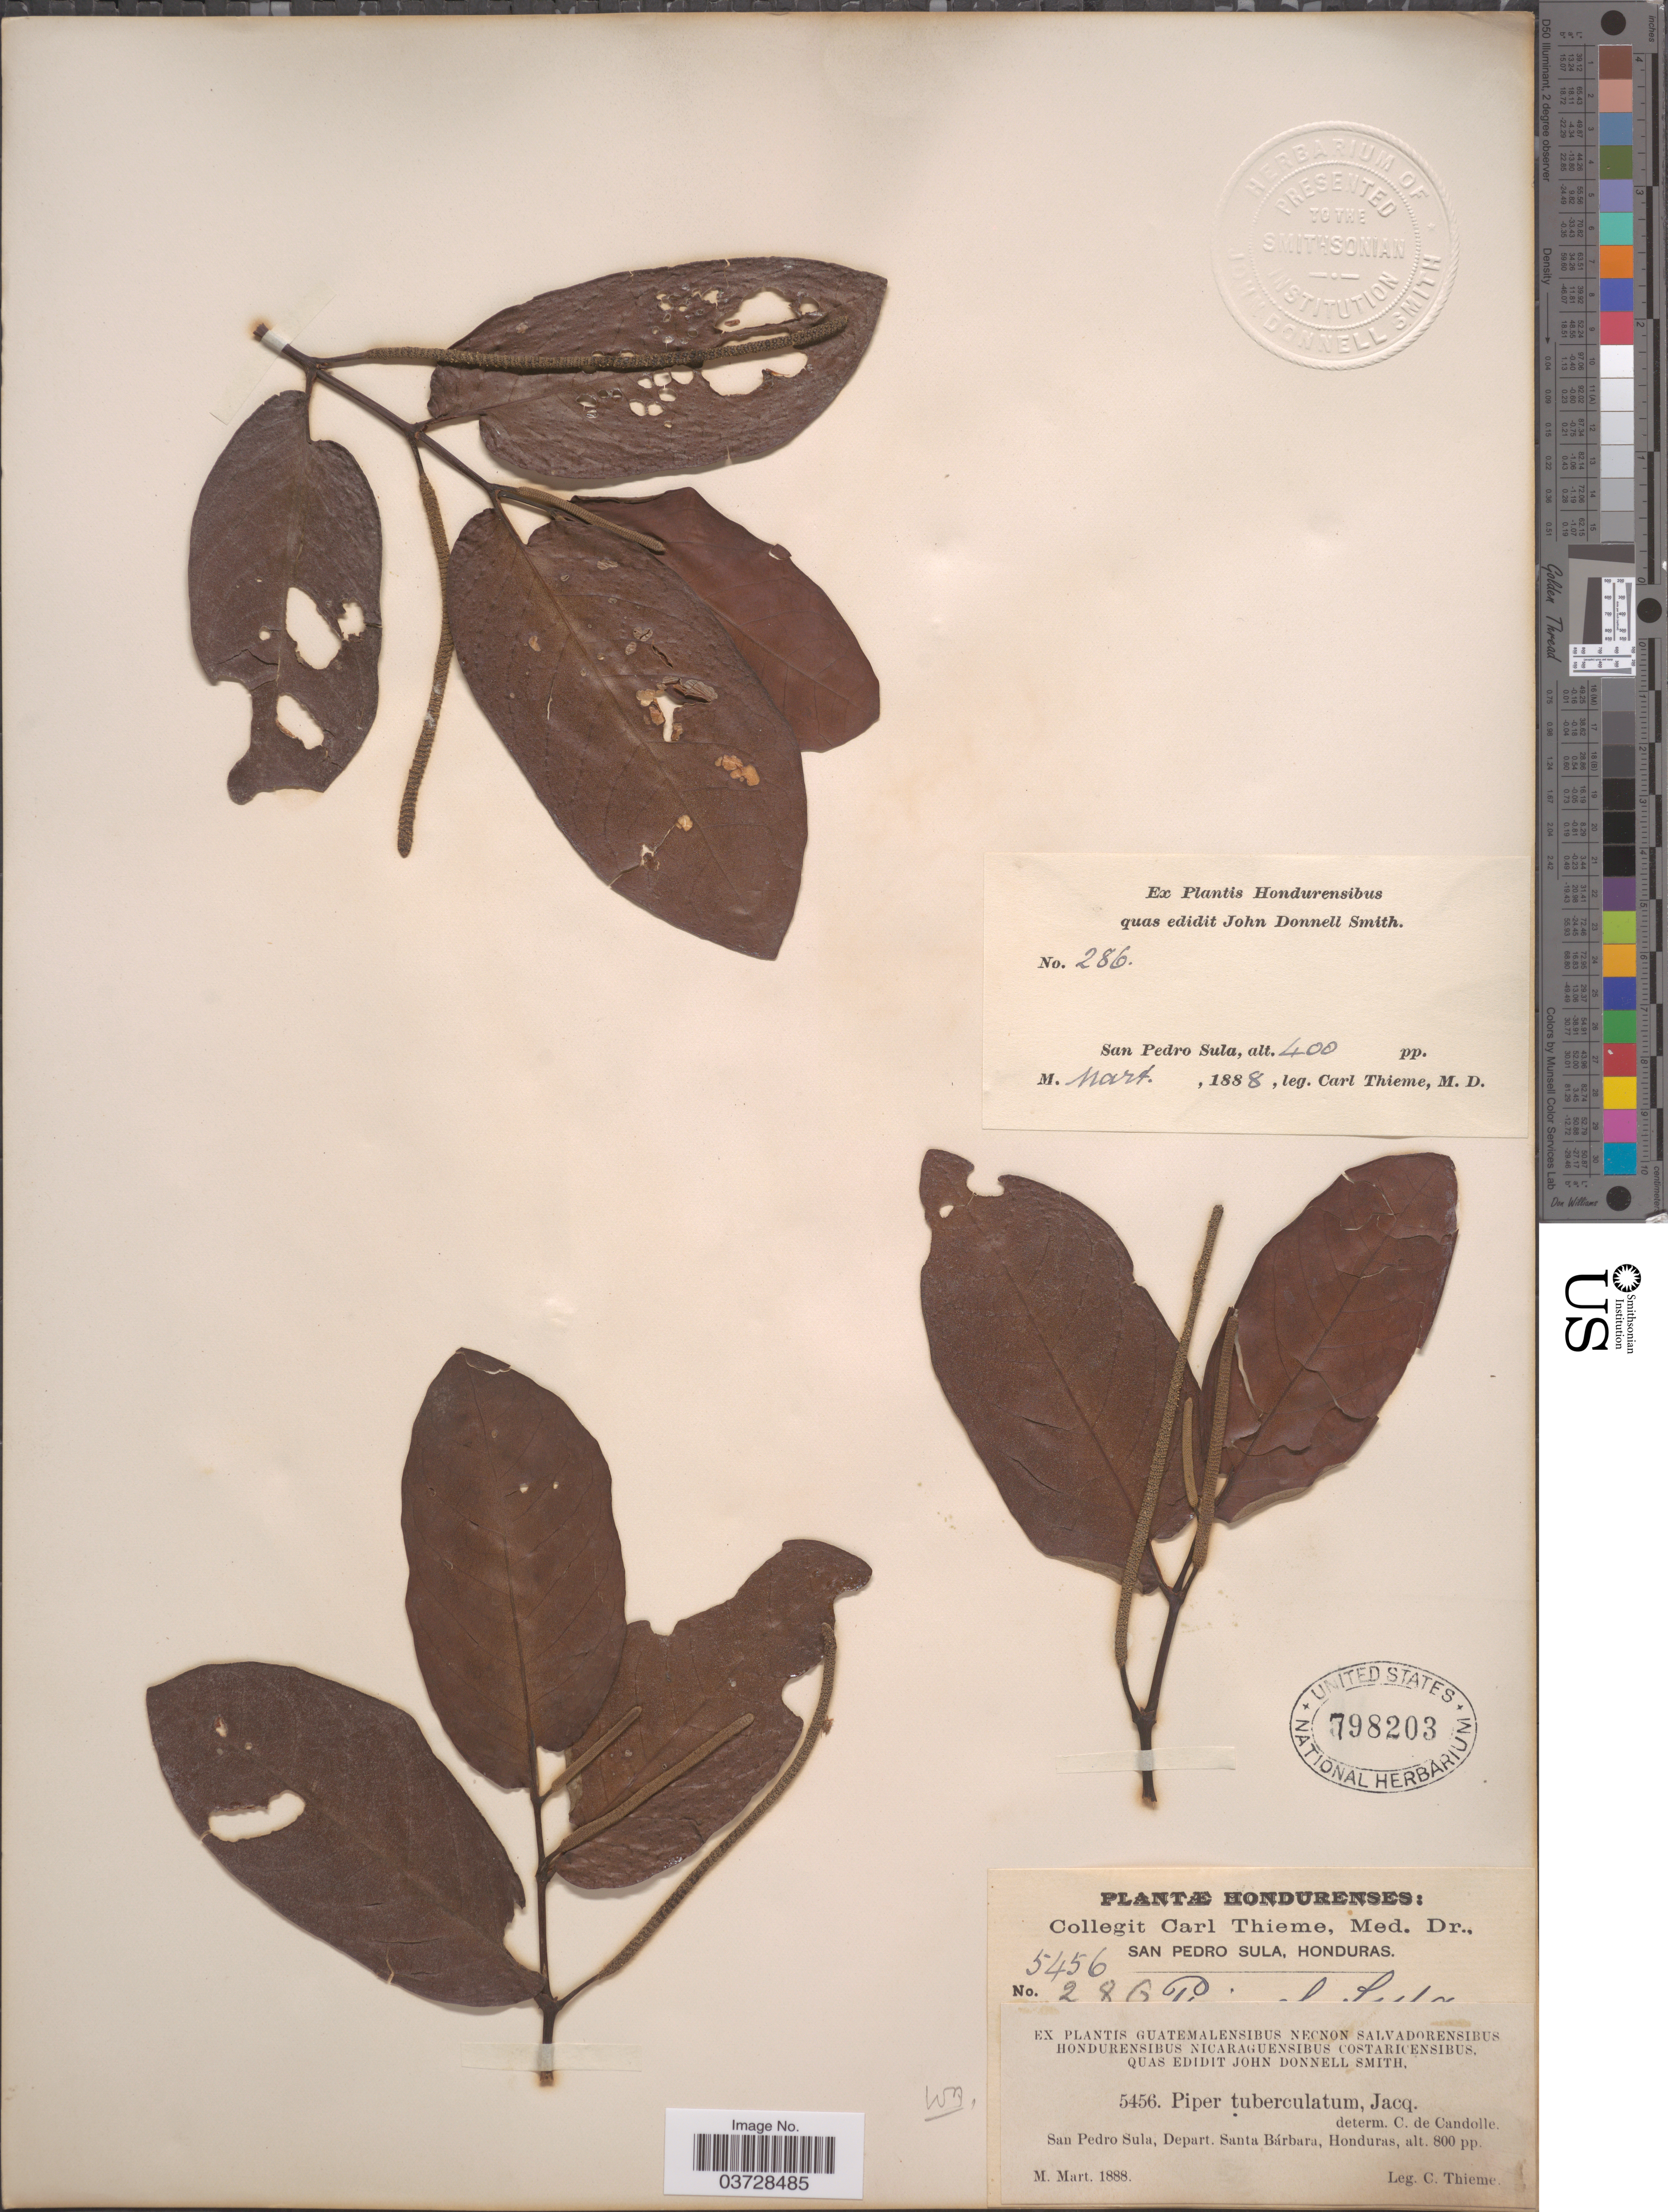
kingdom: Plantae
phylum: Tracheophyta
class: Magnoliopsida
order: Piperales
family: Piperaceae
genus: Piper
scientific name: Piper tuberculatum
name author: Jacq.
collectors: C. Thieme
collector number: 5456/286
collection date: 1888-03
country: Honduras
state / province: Santa Barbara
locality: San Pedro Sula, Depart. Santa Bárbara.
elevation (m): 122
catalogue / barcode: US 798203